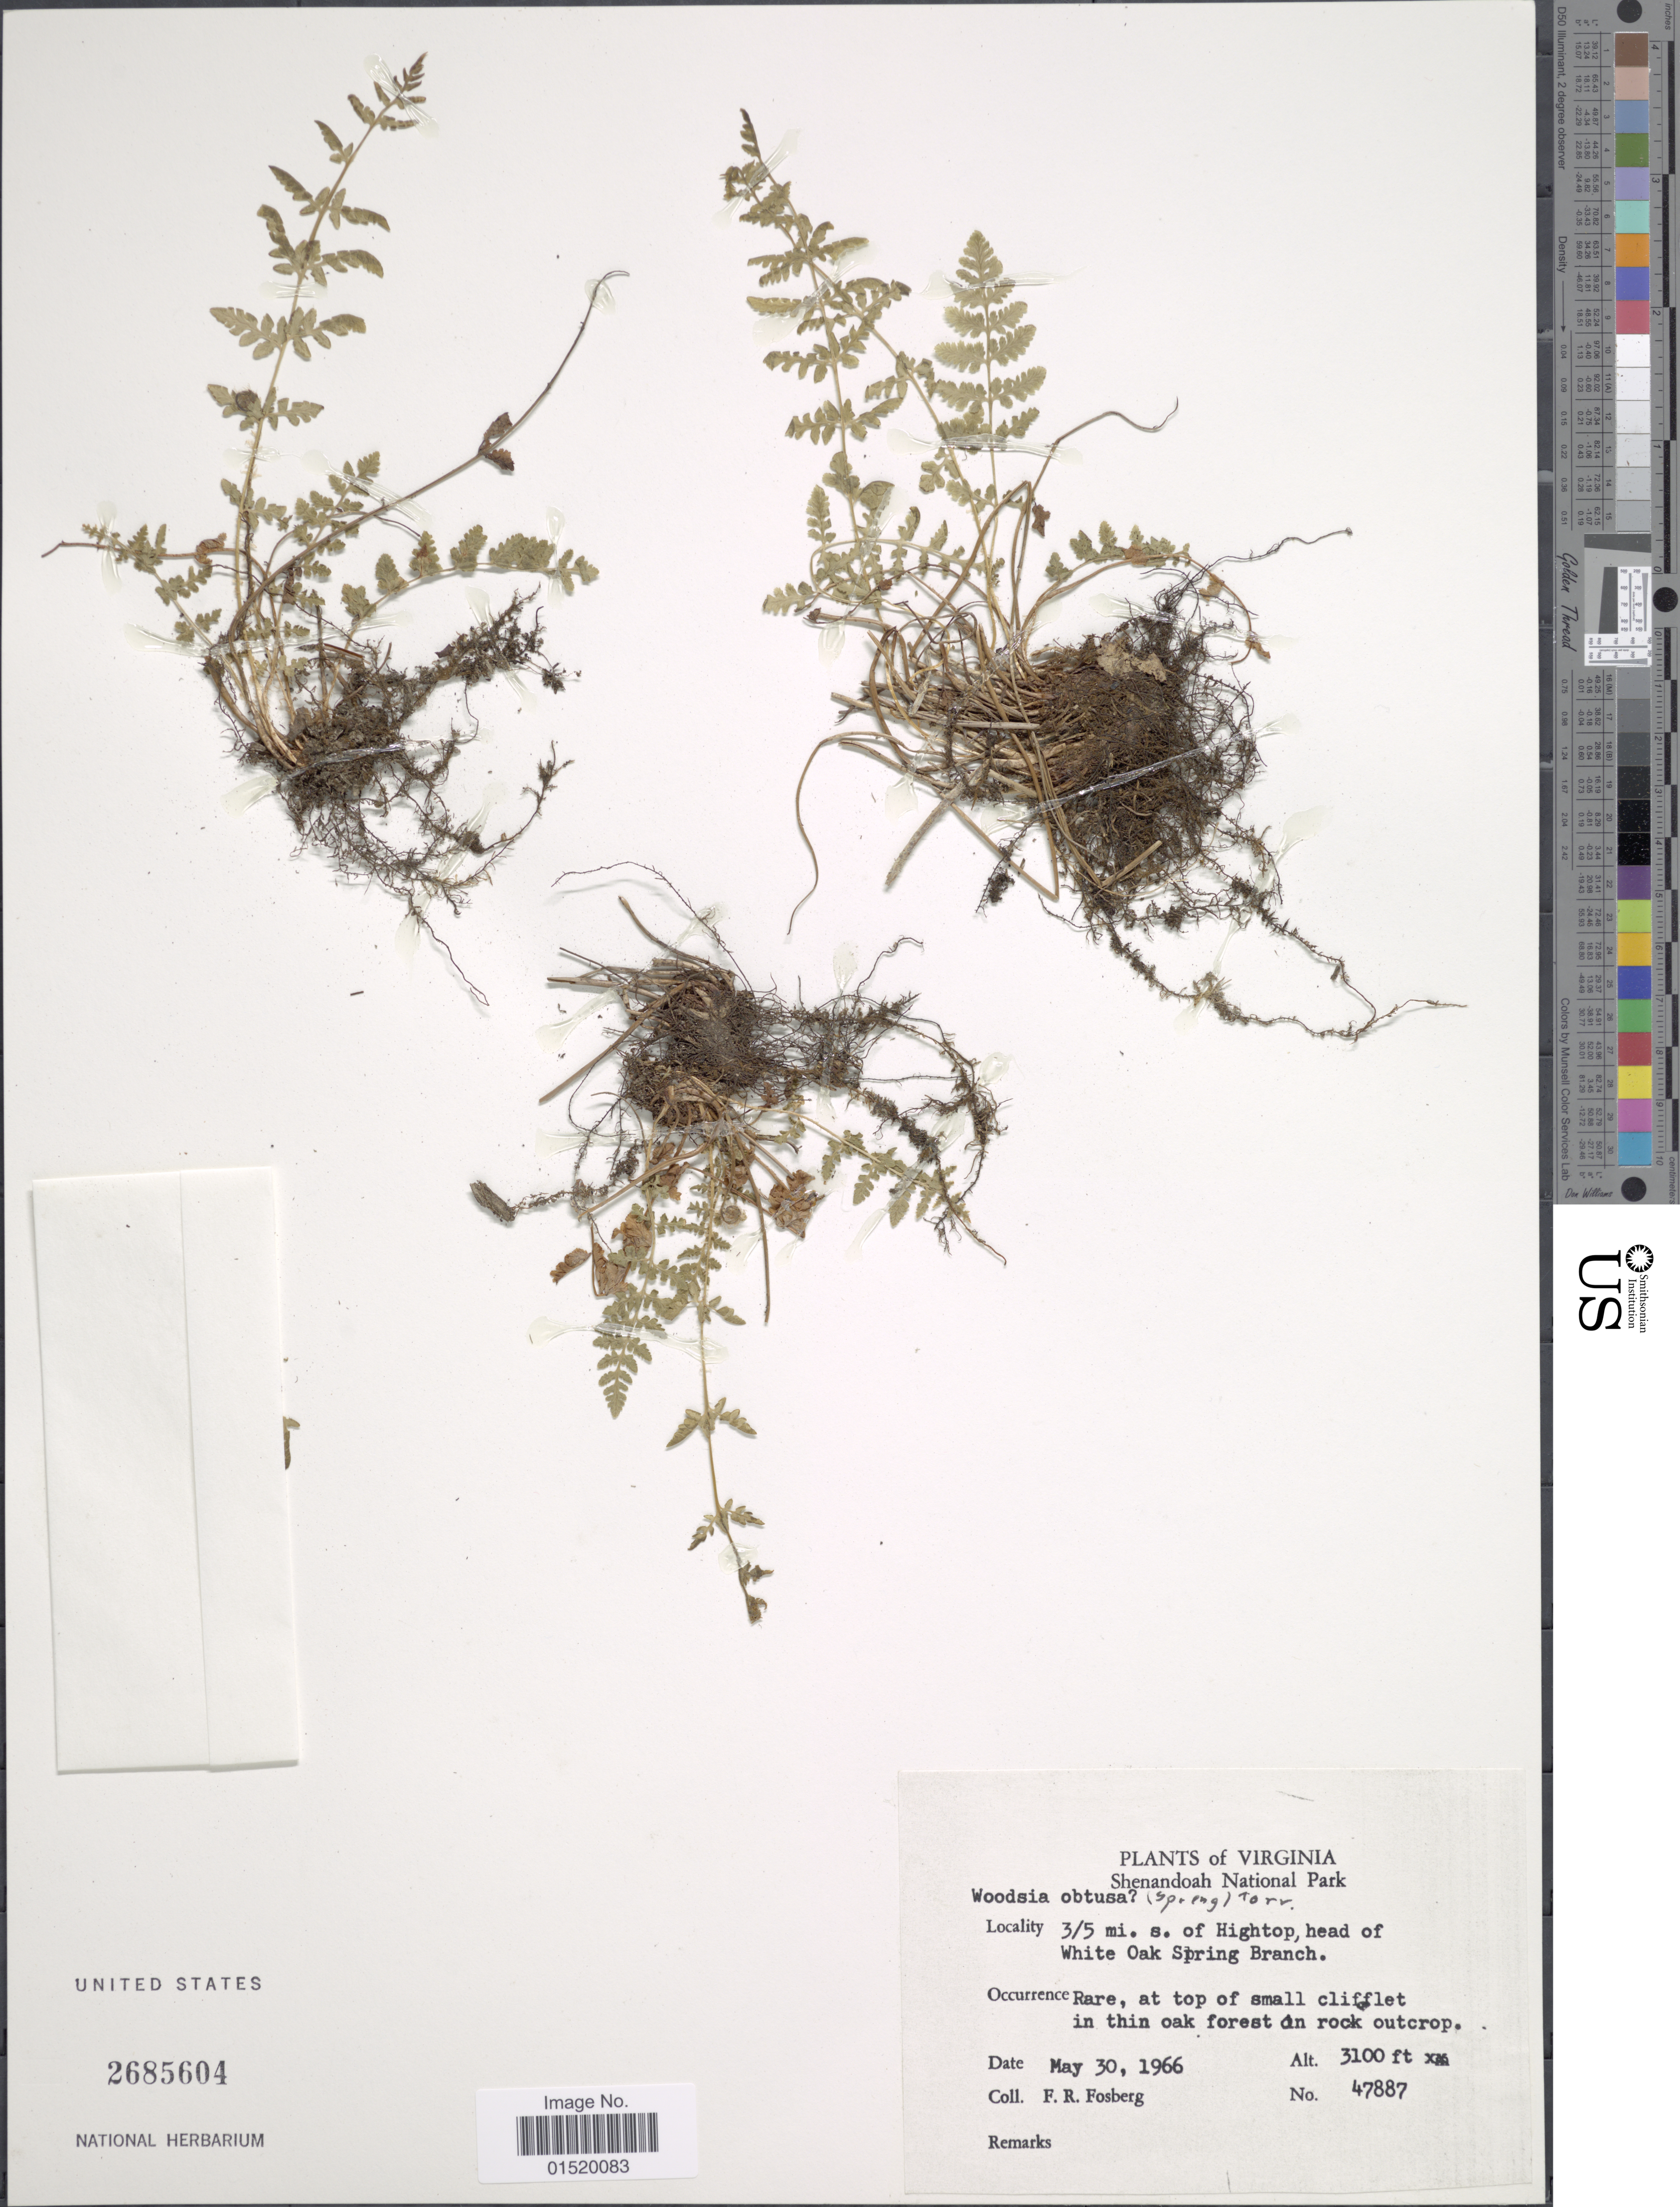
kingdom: Plantae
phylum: Tracheophyta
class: Polypodiopsida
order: Polypodiales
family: Woodsiaceae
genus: Woodsia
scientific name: Woodsia obtusa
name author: (Spreng.) Torr.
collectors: F. R. Fosberg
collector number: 47887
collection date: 1966-05-30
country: United States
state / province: Virginia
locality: Shenandoah National Park, 3/5 mi. s. of Hightop head of White Oak Spring Branch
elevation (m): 945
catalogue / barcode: US 2685604